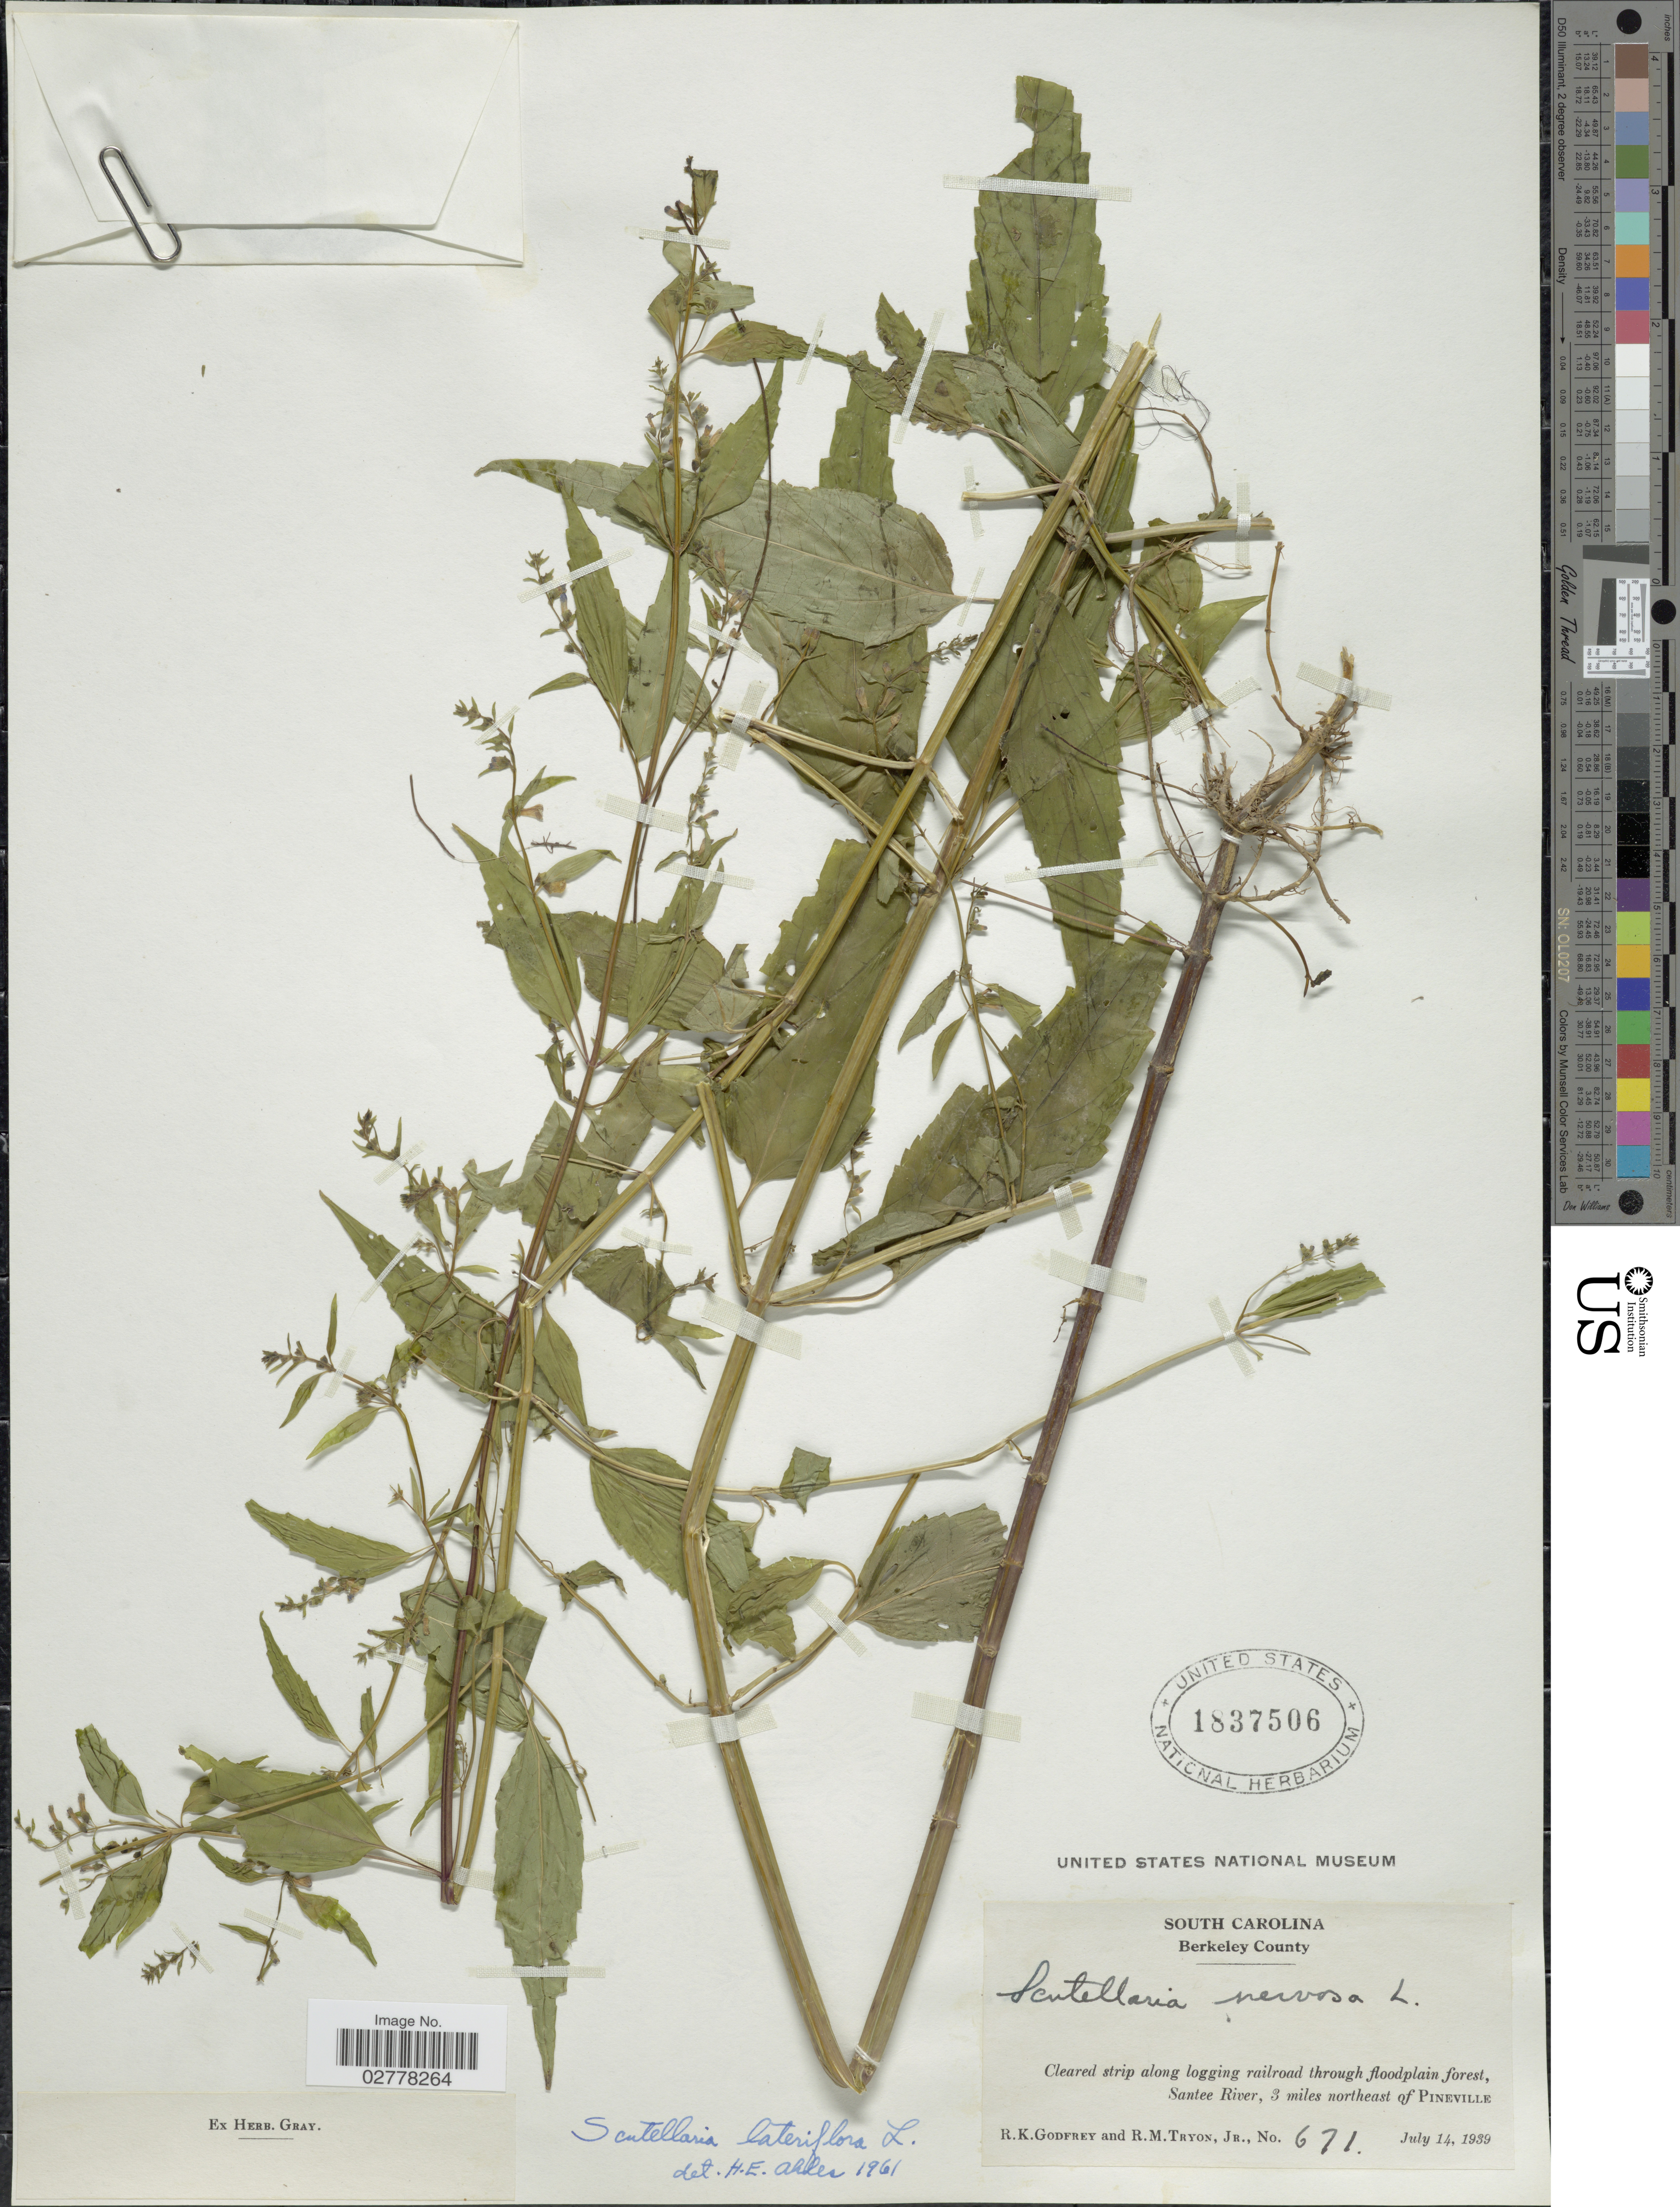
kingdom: Plantae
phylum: Tracheophyta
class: Magnoliopsida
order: Lamiales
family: Lamiaceae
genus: Scutellaria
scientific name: Scutellaria lateriflora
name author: L.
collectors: R. K. Godfrey & R. M. Tryon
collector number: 671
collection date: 1939-07-14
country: United States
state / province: South Carolina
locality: Berkeley County. Cleared strip along logging railroad through floodplain forest, Santee River, 3 miles northeast of Pineville.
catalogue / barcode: US 1837506